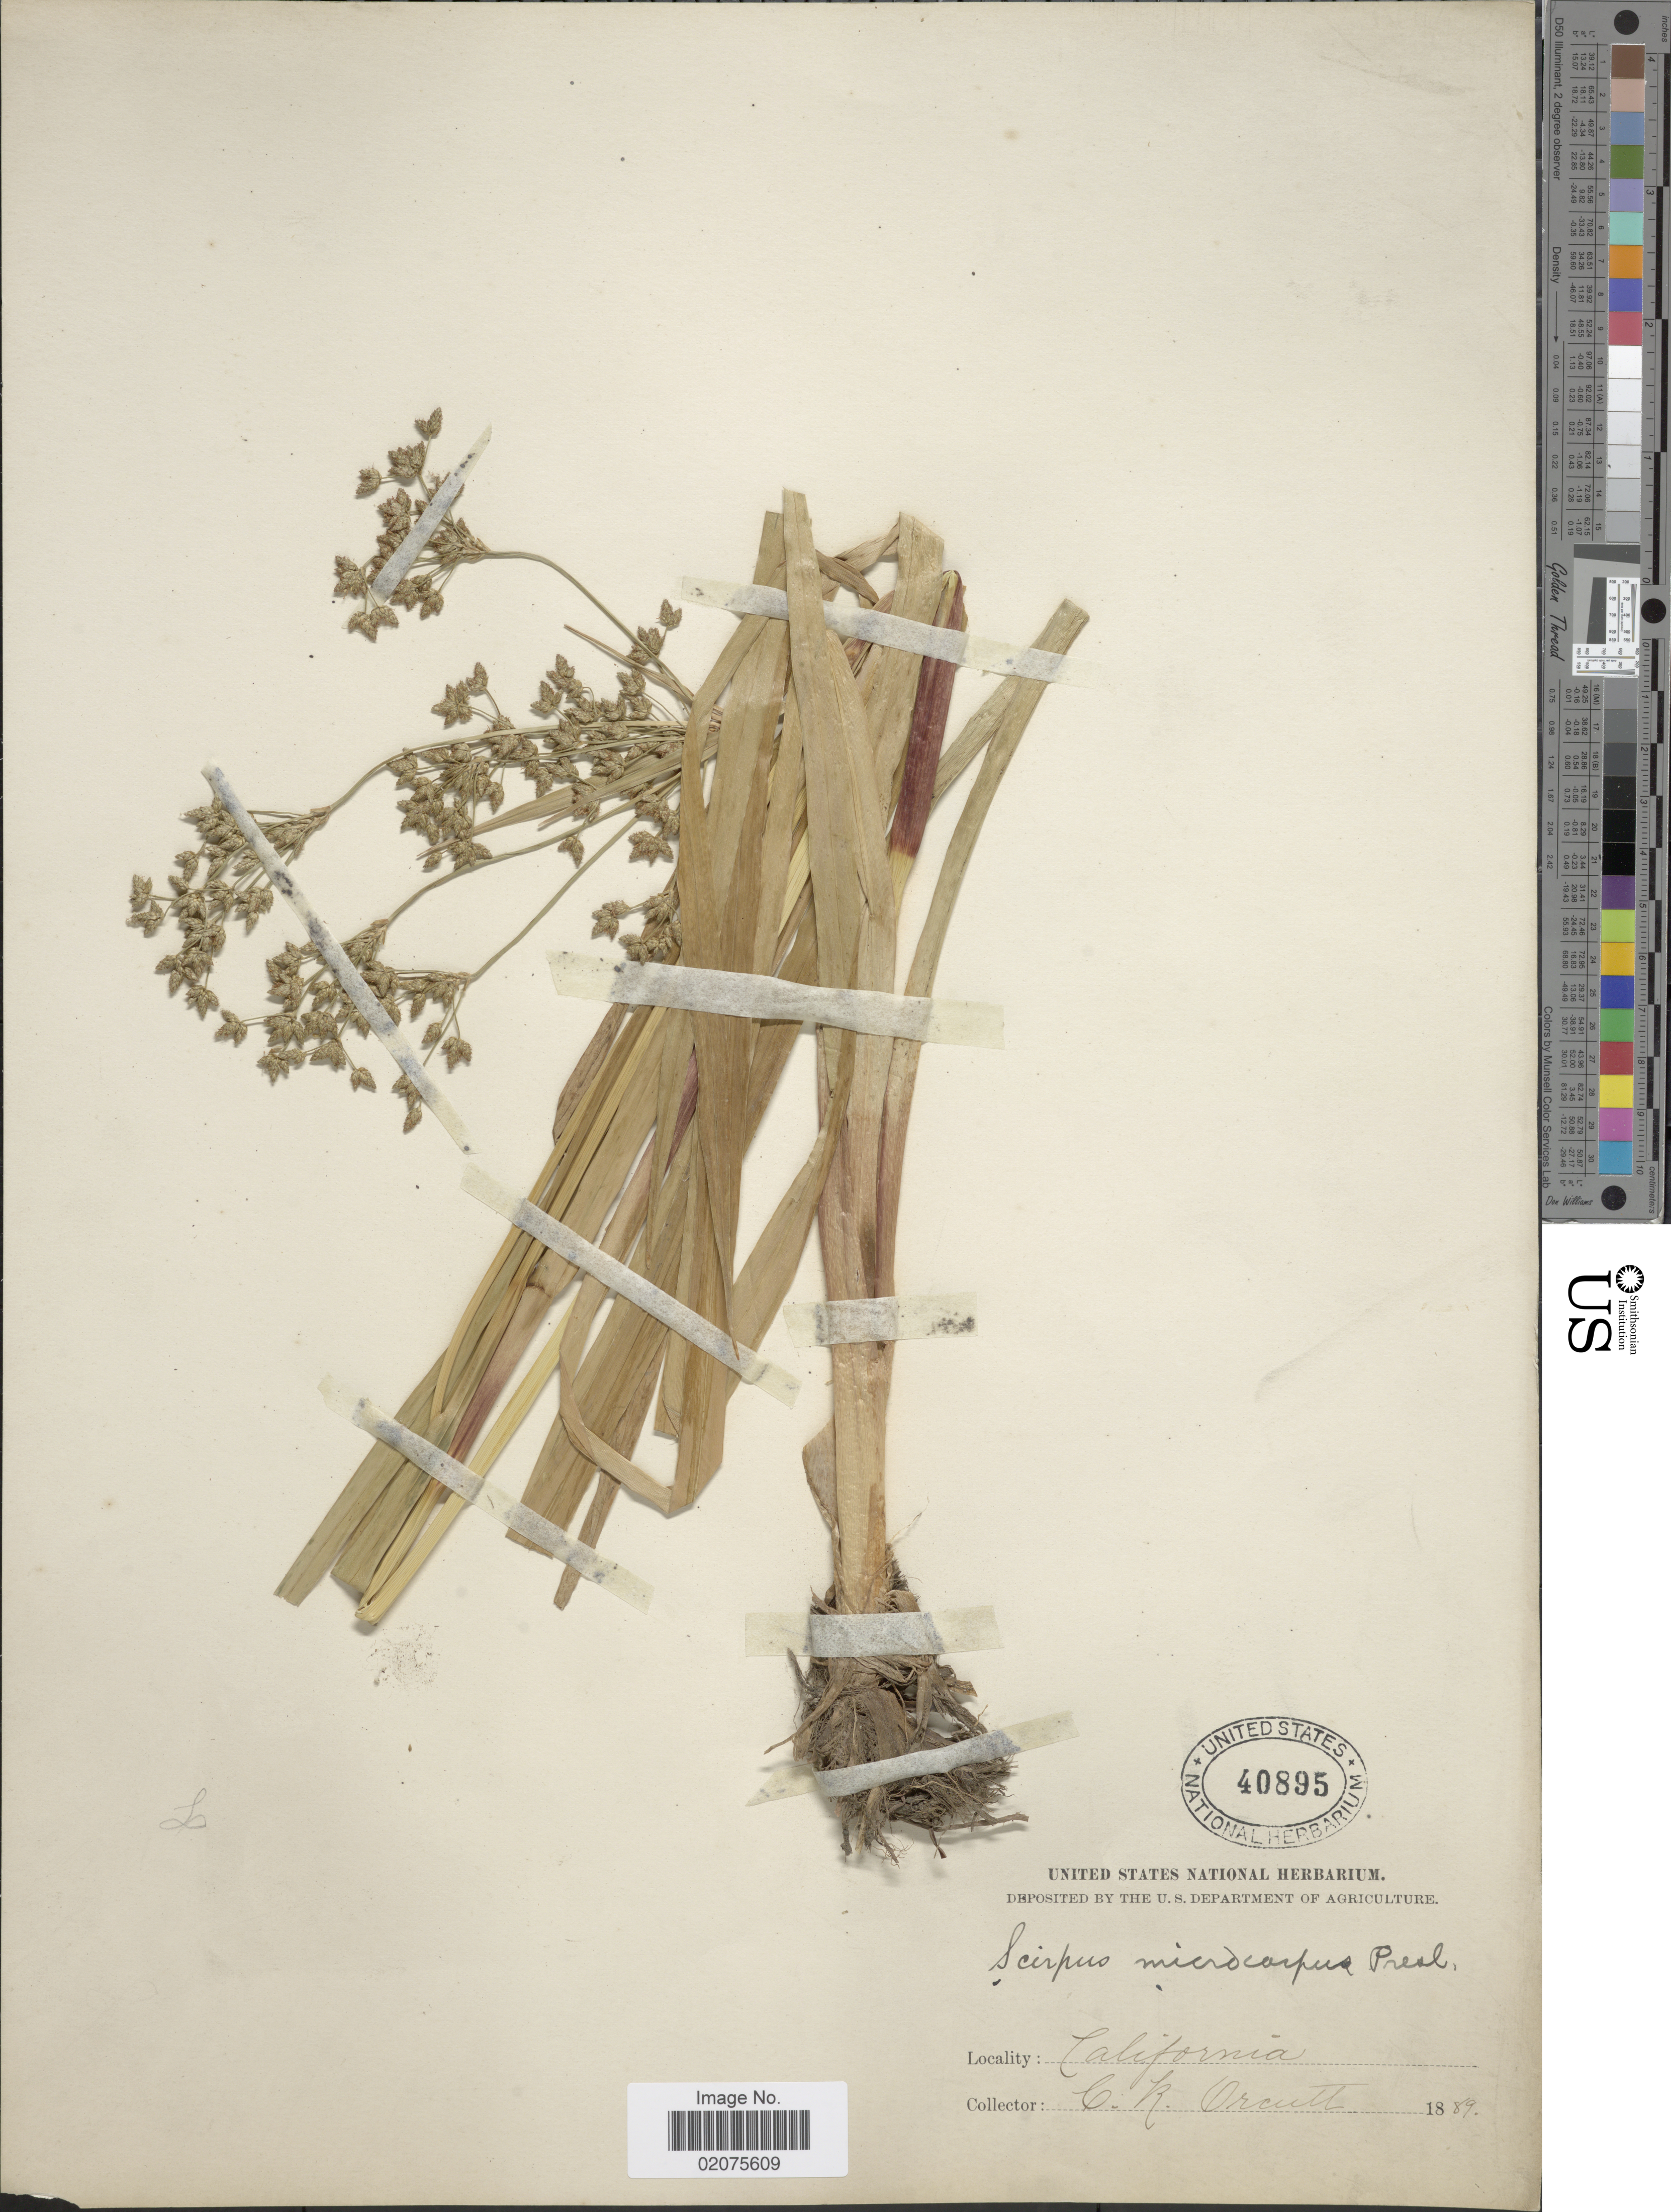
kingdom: Plantae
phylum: Tracheophyta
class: Liliopsida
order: Poales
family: Cyperaceae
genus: Scirpus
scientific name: Scirpus microcarpus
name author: J. Presl & C. Presl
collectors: C. R. Orcutt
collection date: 1889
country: United States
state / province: California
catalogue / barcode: US 40895